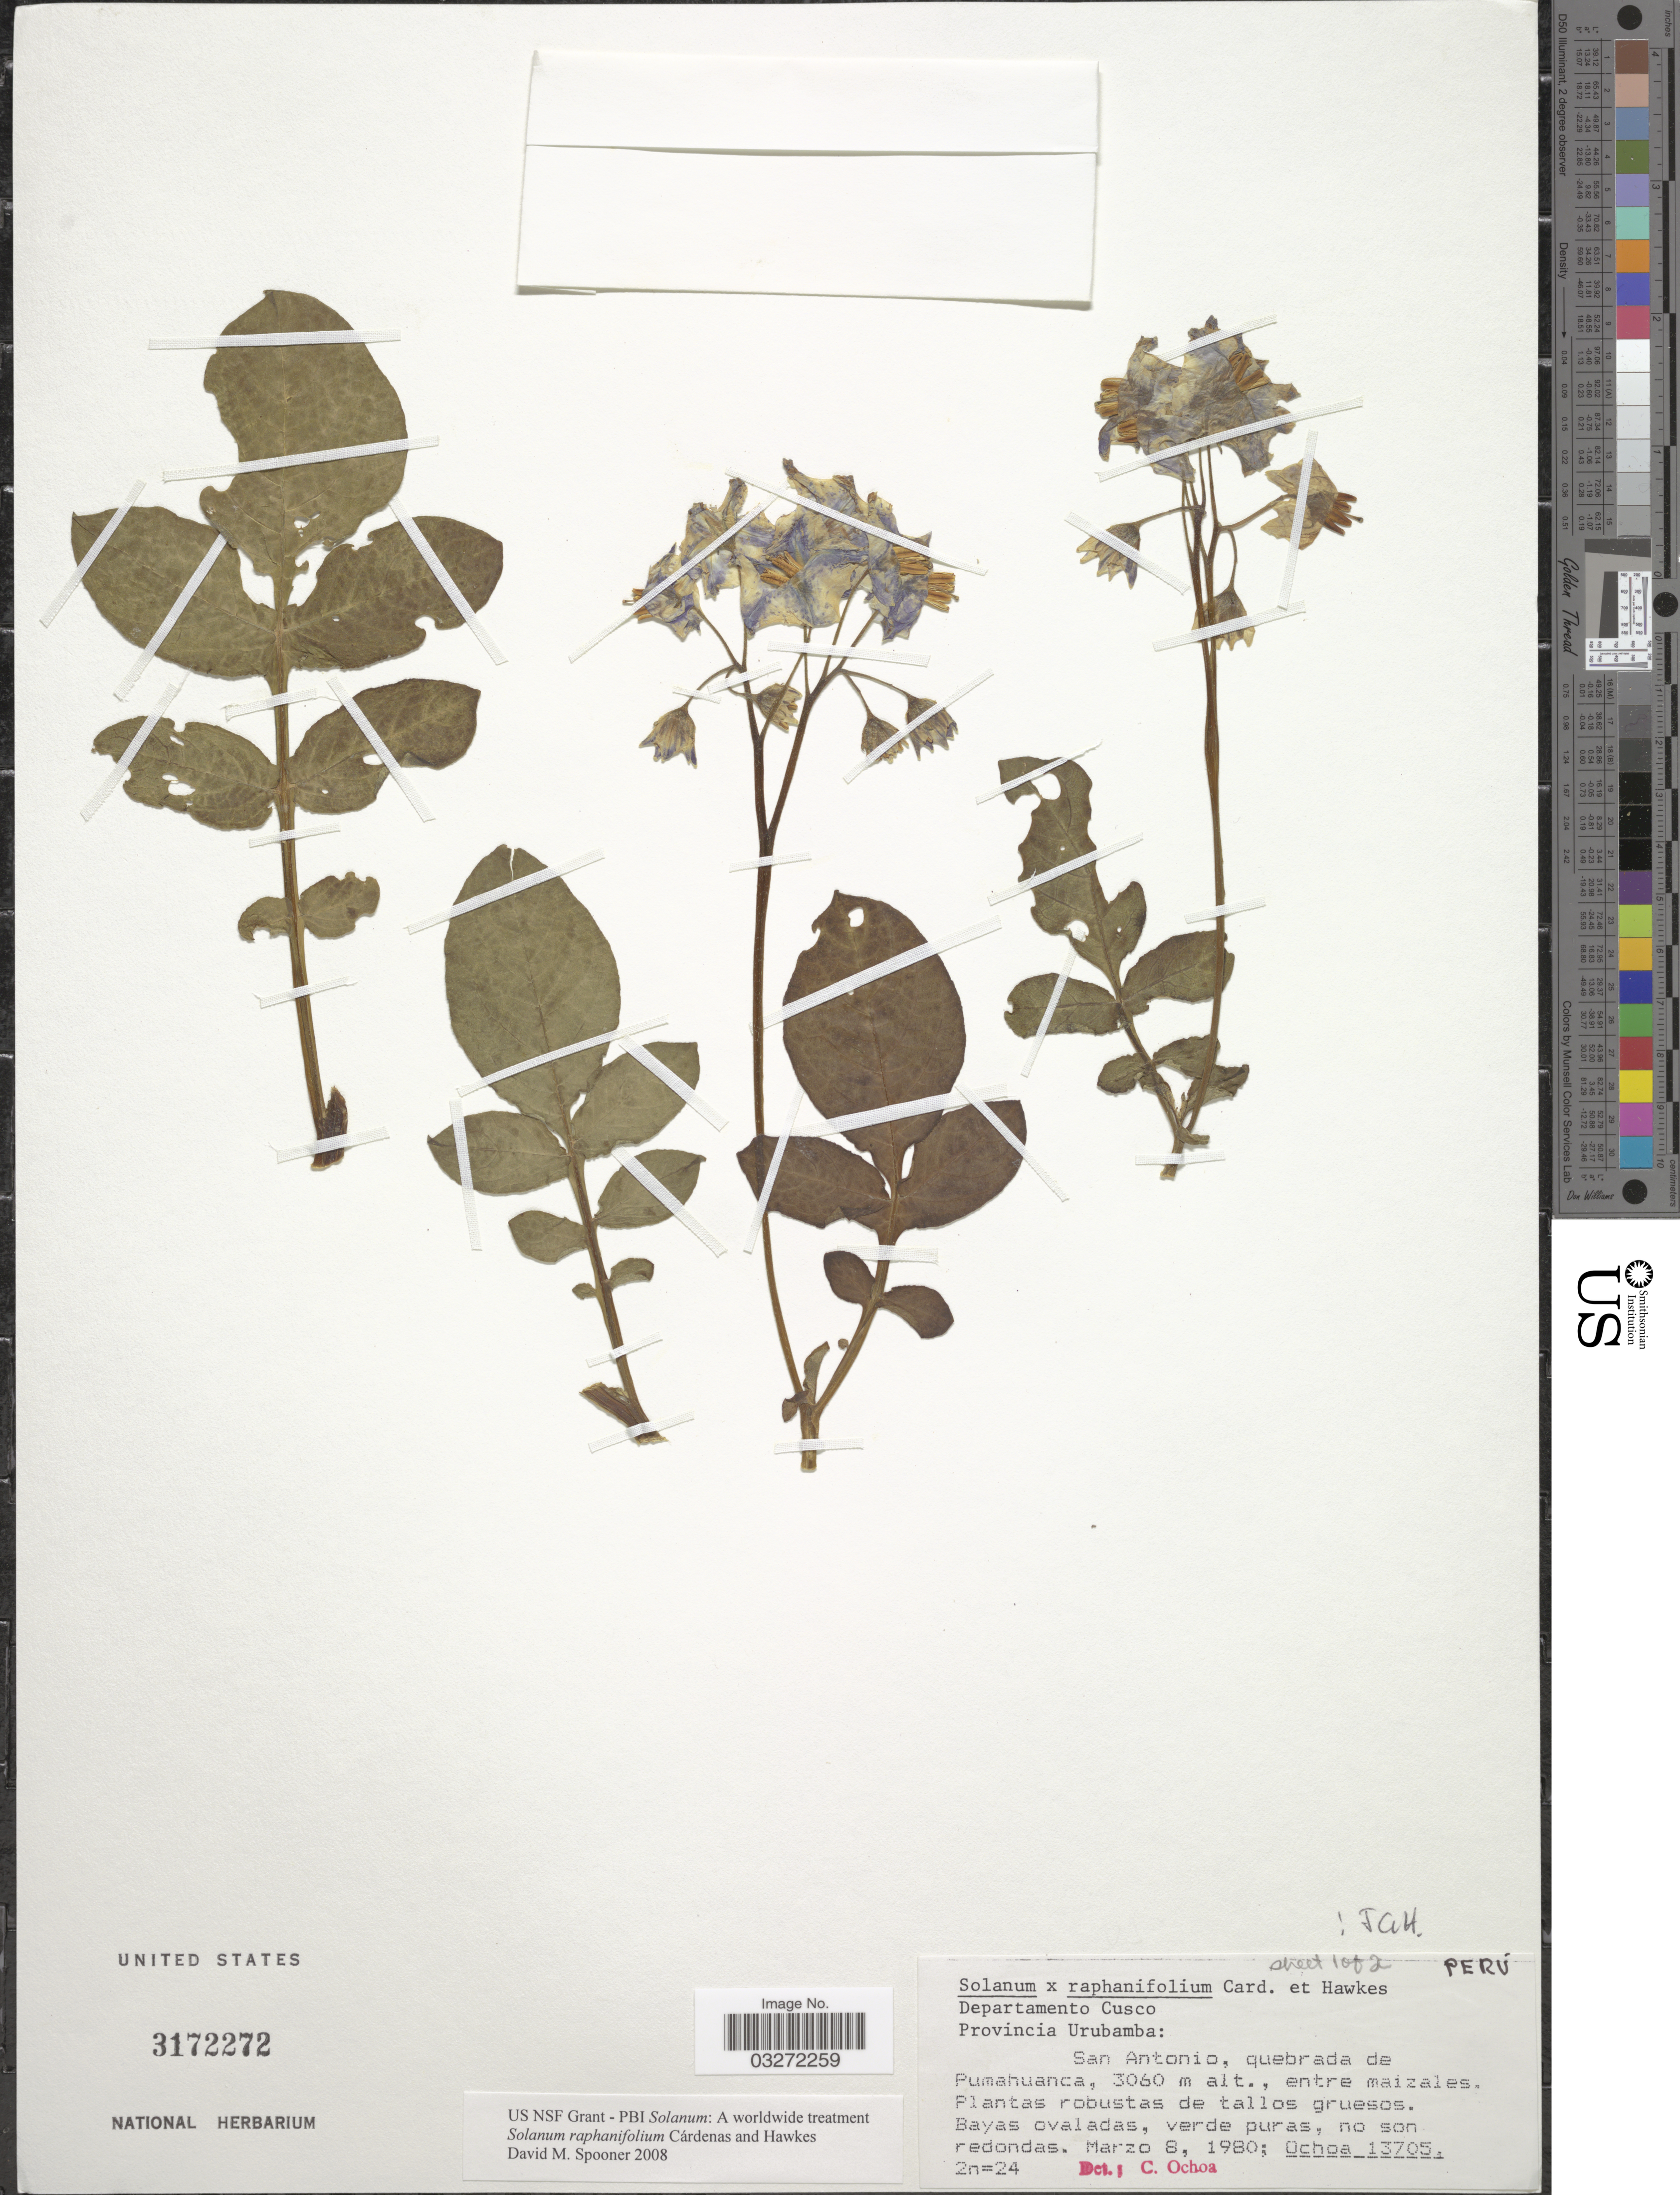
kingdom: Plantae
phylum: Tracheophyta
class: Magnoliopsida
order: Solanales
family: Solanaceae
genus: Solanum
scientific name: Solanum raphanifolium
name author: Cárdenas & Hawkes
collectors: -. Ochoa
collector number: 13705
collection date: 1980-03-08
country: Peru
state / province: Cusco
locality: Departamento Cusco, Provincia Urubamba: San Antonio, quebrada de Pumahuanca, entre maizales.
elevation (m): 3060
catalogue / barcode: US 3172272